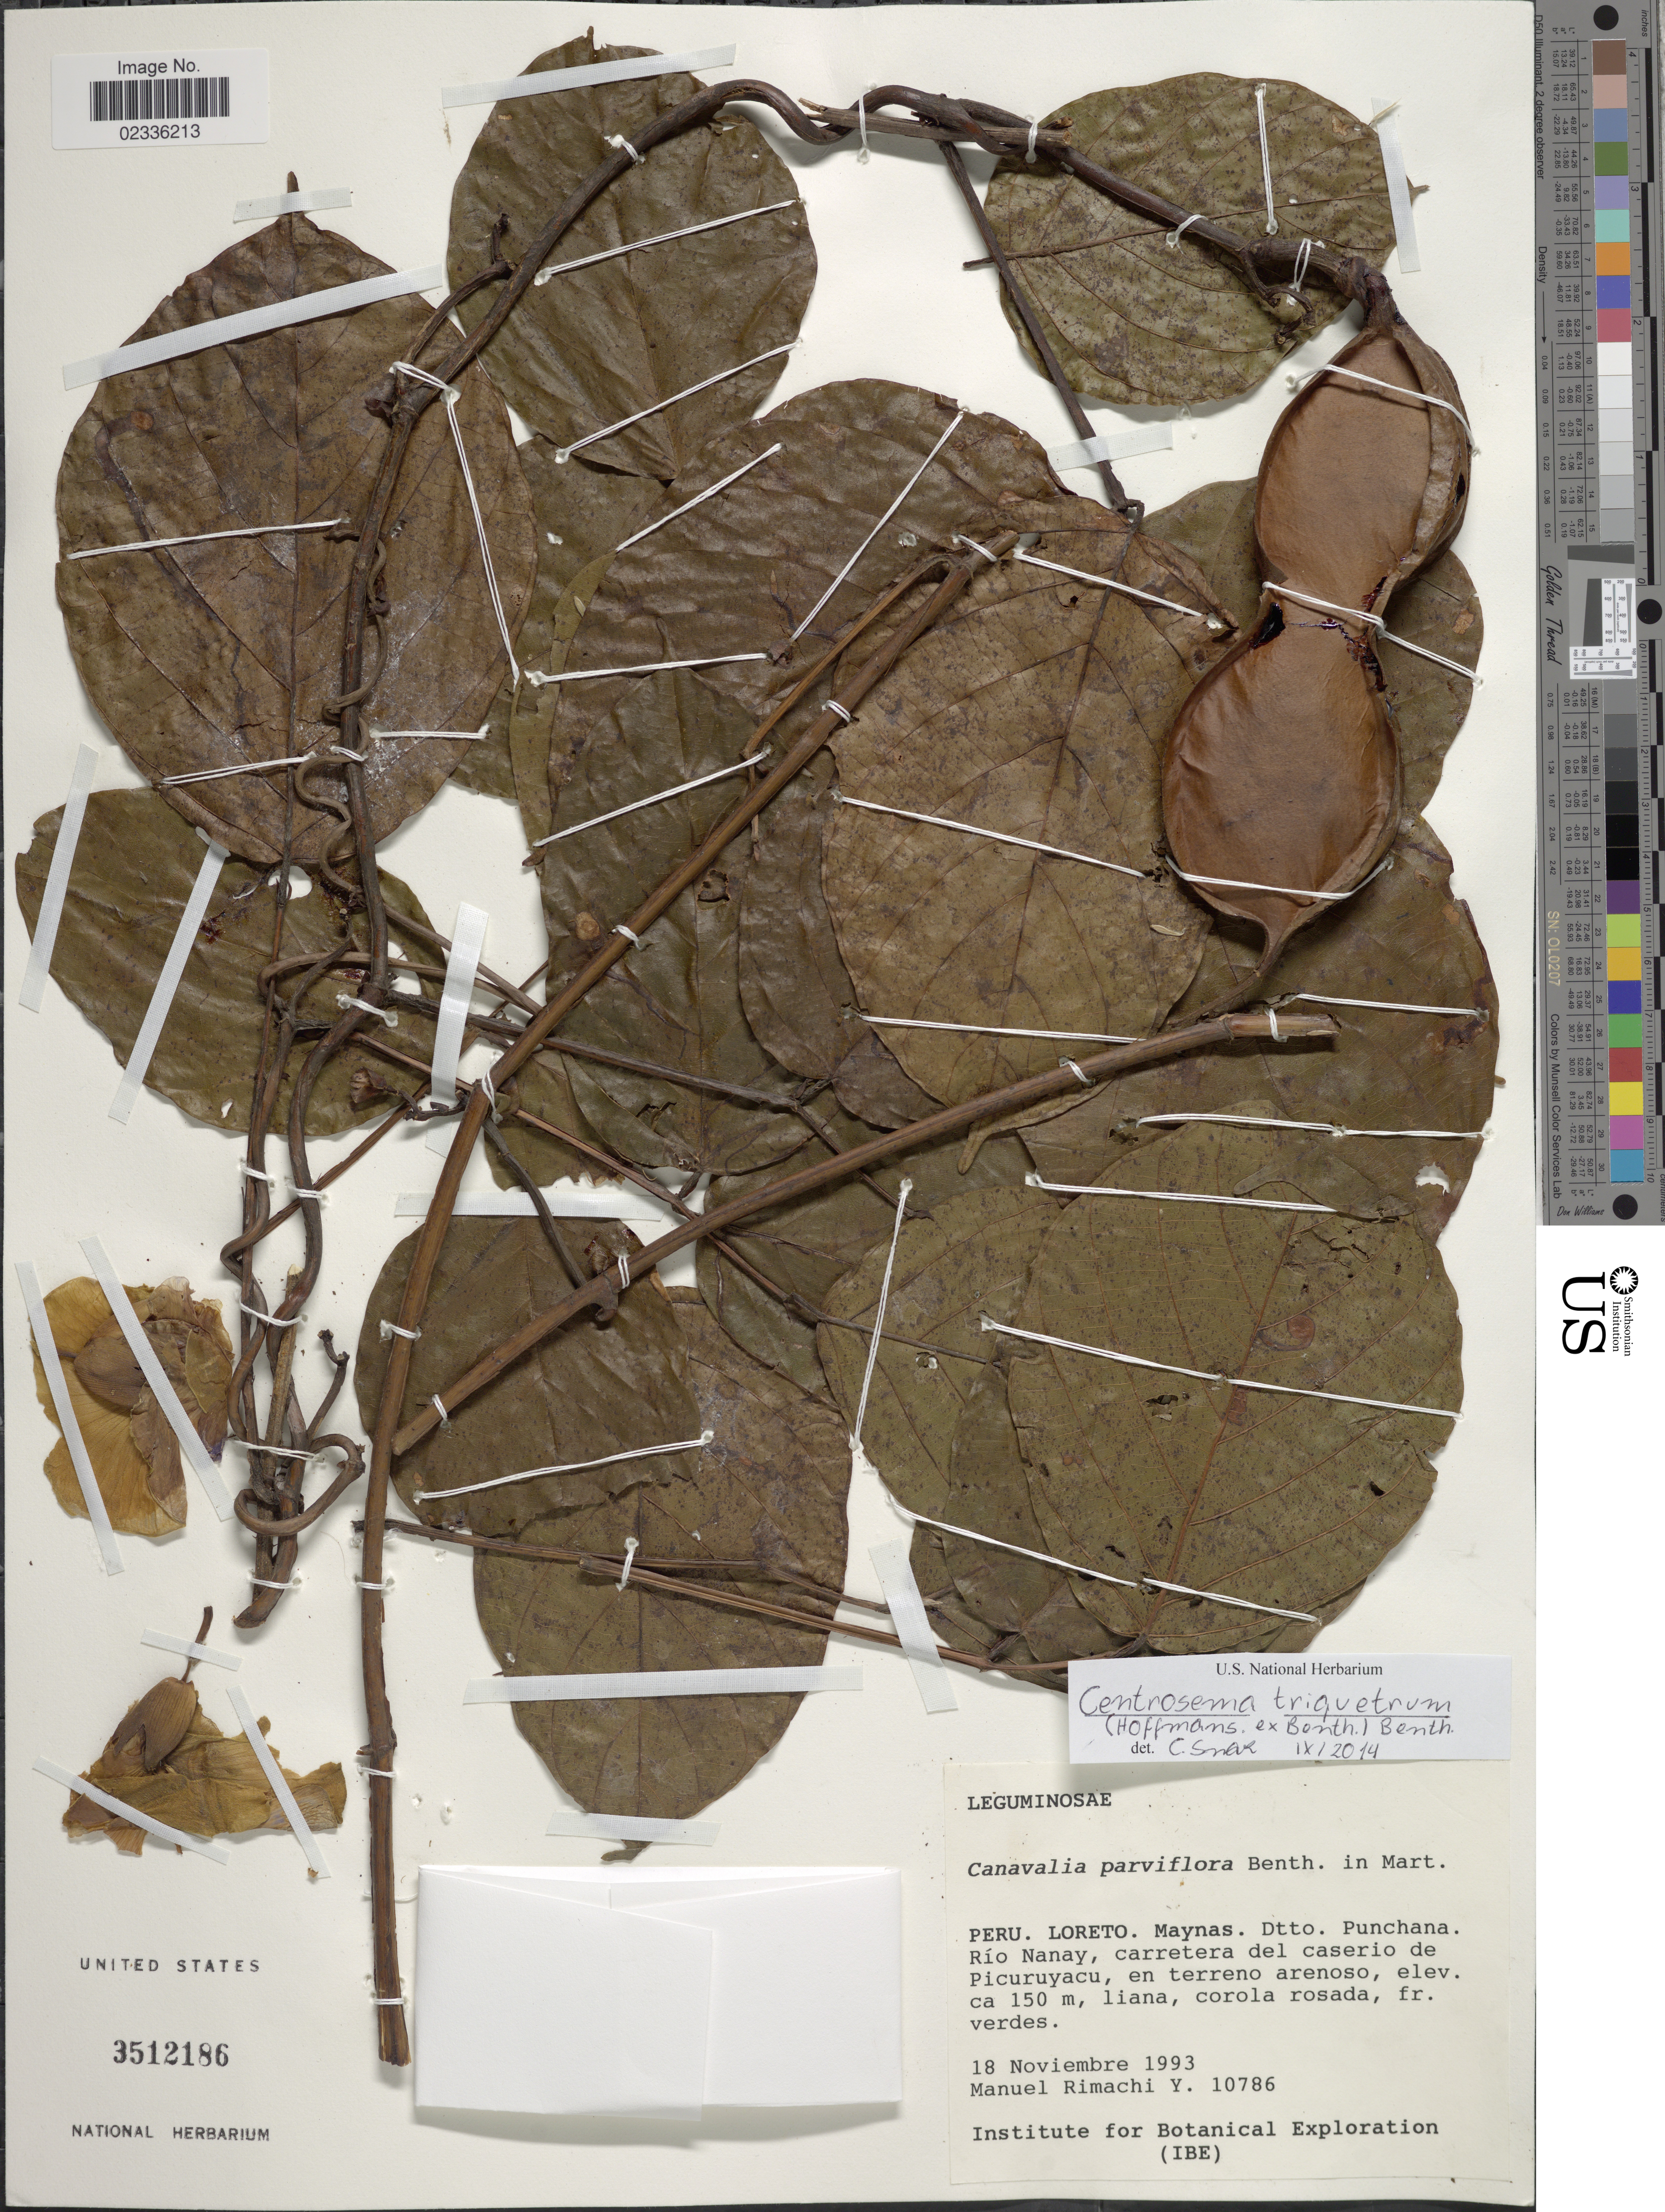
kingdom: Plantae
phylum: Tracheophyta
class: Magnoliopsida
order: Fabales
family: Fabaceae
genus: Centrosema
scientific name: Centrosema triquetrum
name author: Benth.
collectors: M. Rimachi Y.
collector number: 10786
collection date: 1993-11-18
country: Peru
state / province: Loreto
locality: Peru. Loreto. Maynas. Dtto, Punchana, Rio Nanay, carretera del caserio de Picuruyaco, en terreno arenoso.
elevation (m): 150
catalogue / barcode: US 3512186